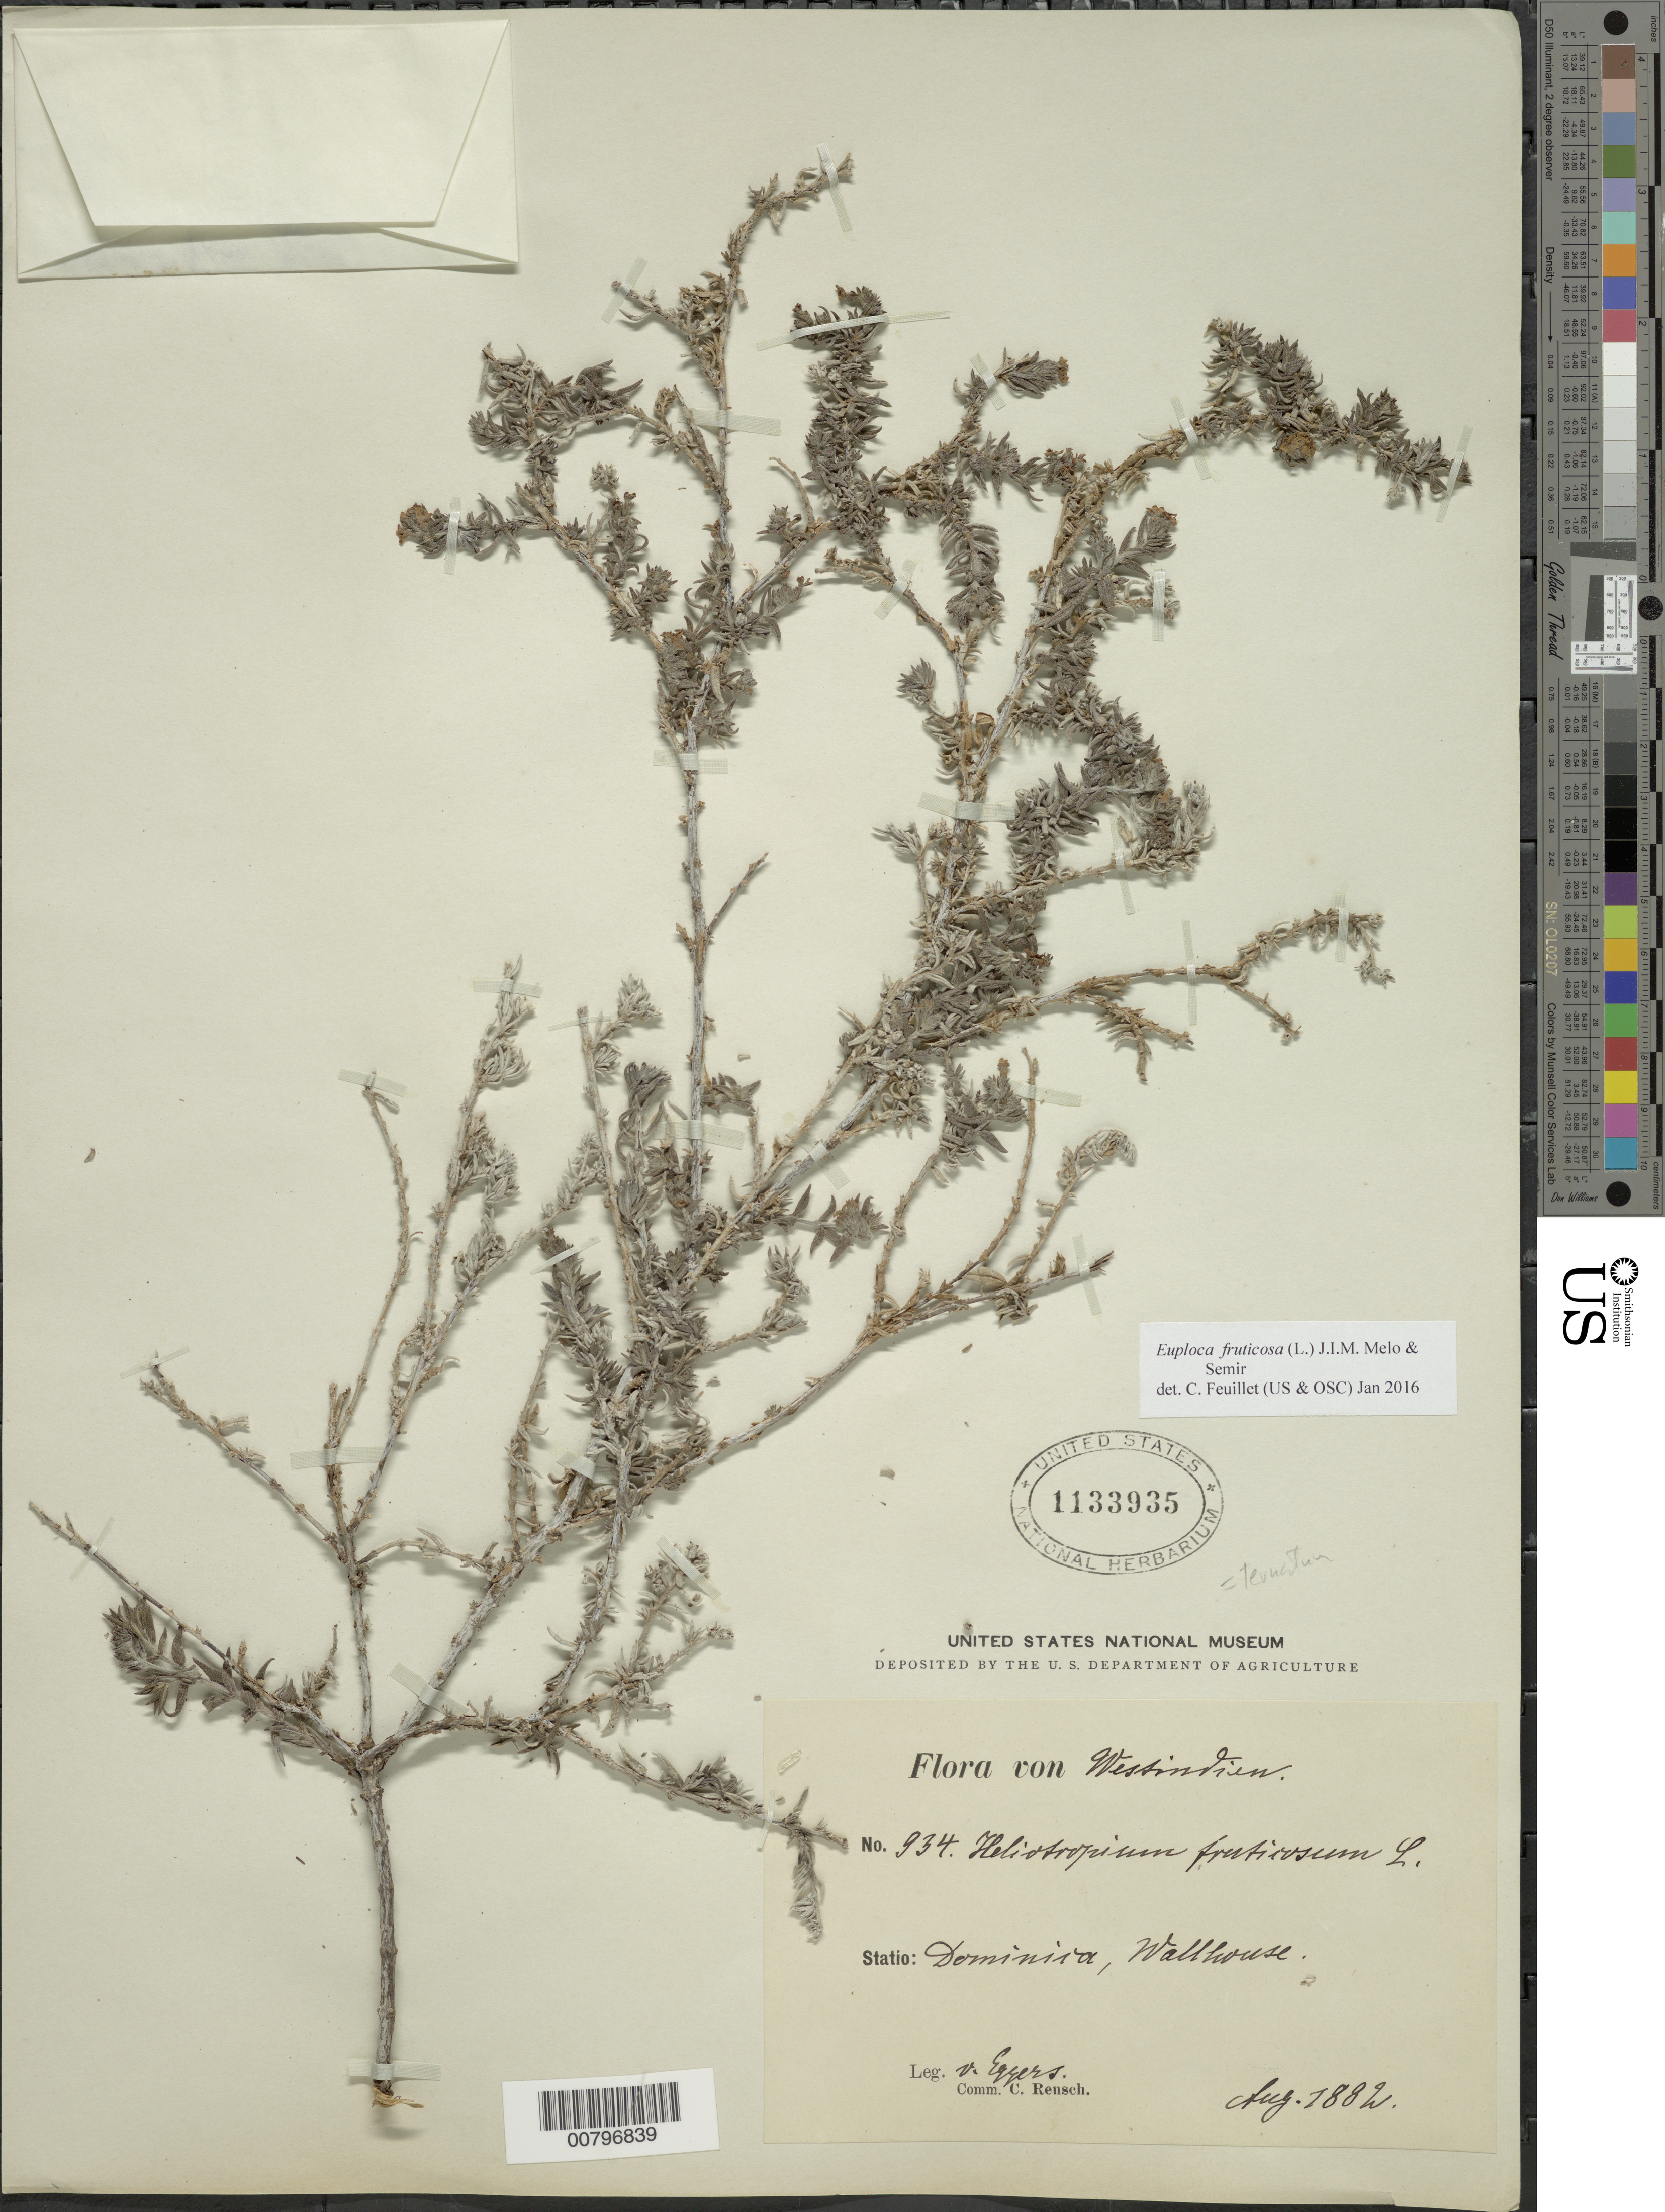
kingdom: Plantae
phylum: Tracheophyta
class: Magnoliopsida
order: Boraginales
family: Heliotropiaceae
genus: Euploca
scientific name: Euploca fruticosa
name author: (L.) J.I.M. Melo & Semir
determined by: Feuillet, C.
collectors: H. F. A. von Eggers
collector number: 934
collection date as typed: Jul 1882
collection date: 1882-07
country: Dominican Republic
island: Hispaniola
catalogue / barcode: US 1133935